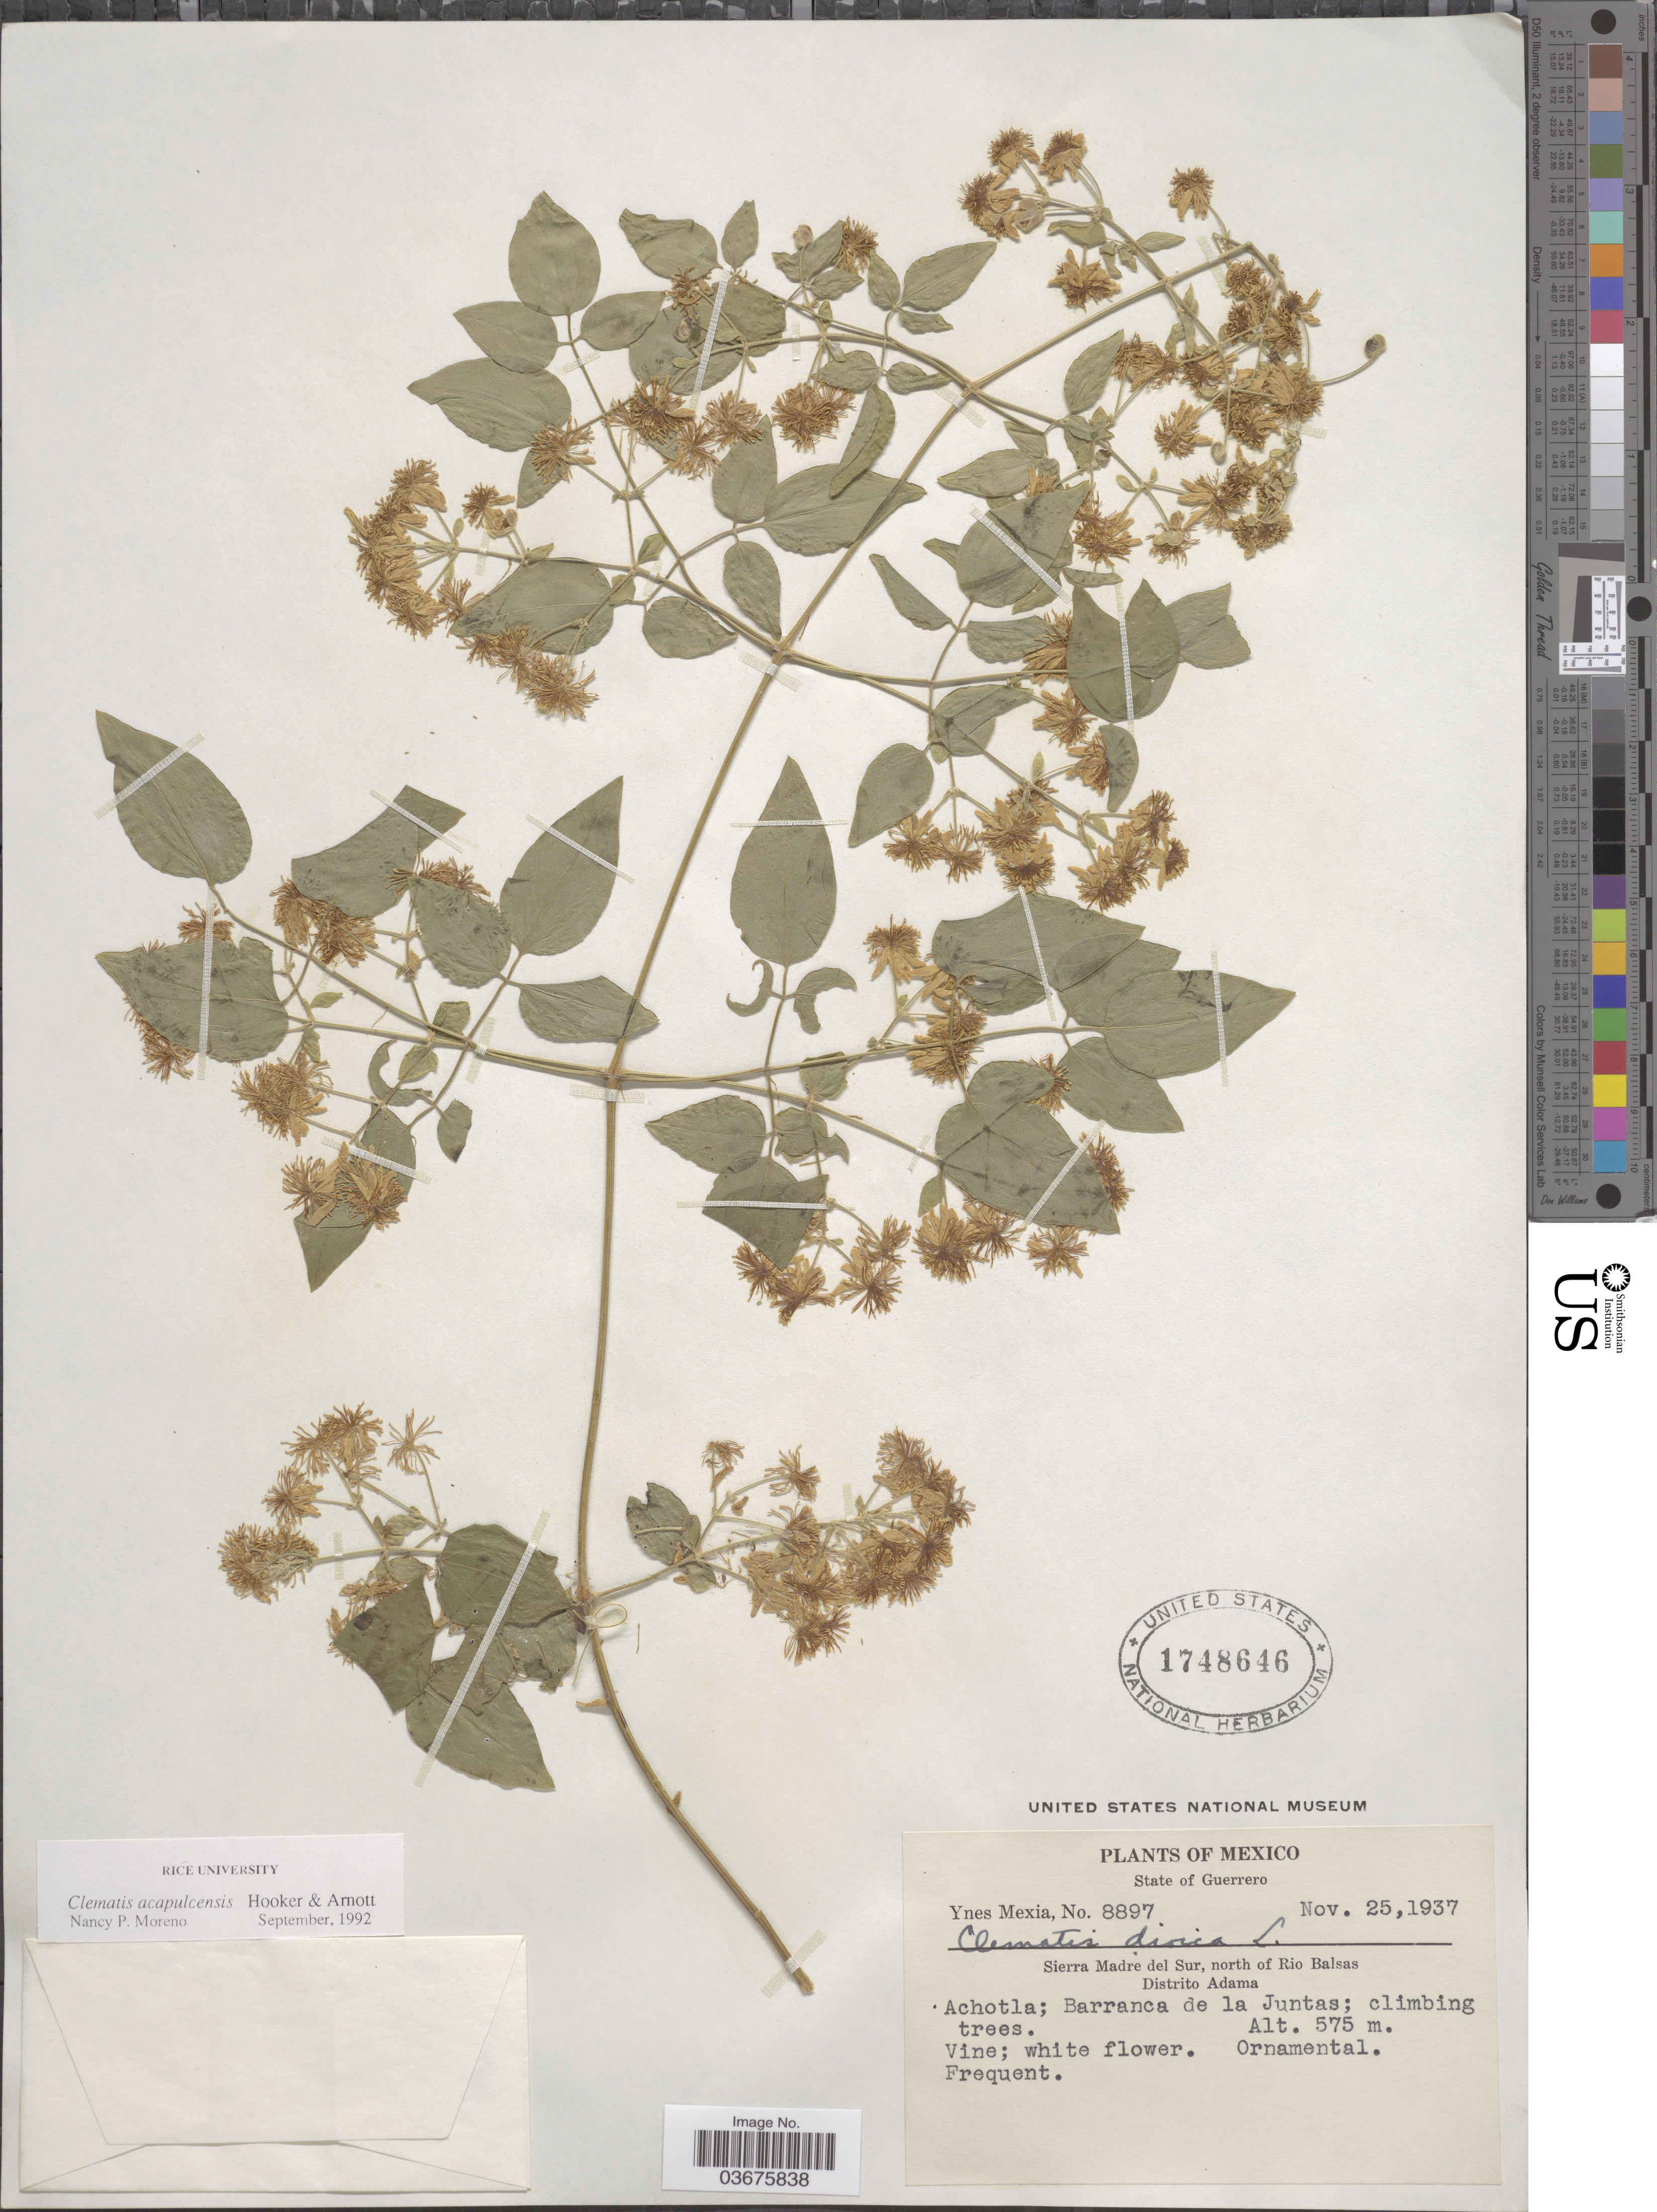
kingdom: Plantae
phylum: Tracheophyta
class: Magnoliopsida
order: Ranunculales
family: Ranunculaceae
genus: Clematis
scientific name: Clematis acapulcensis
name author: Hook. & Arn.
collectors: Y. Mexia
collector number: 8897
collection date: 1937-11-25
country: Mexico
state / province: Guerrero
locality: Sierra Madre del Sur, north of Rio Balsas. Distrito Adama. Achotla; Barranca de la Juntas.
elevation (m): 575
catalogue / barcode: US 1748646